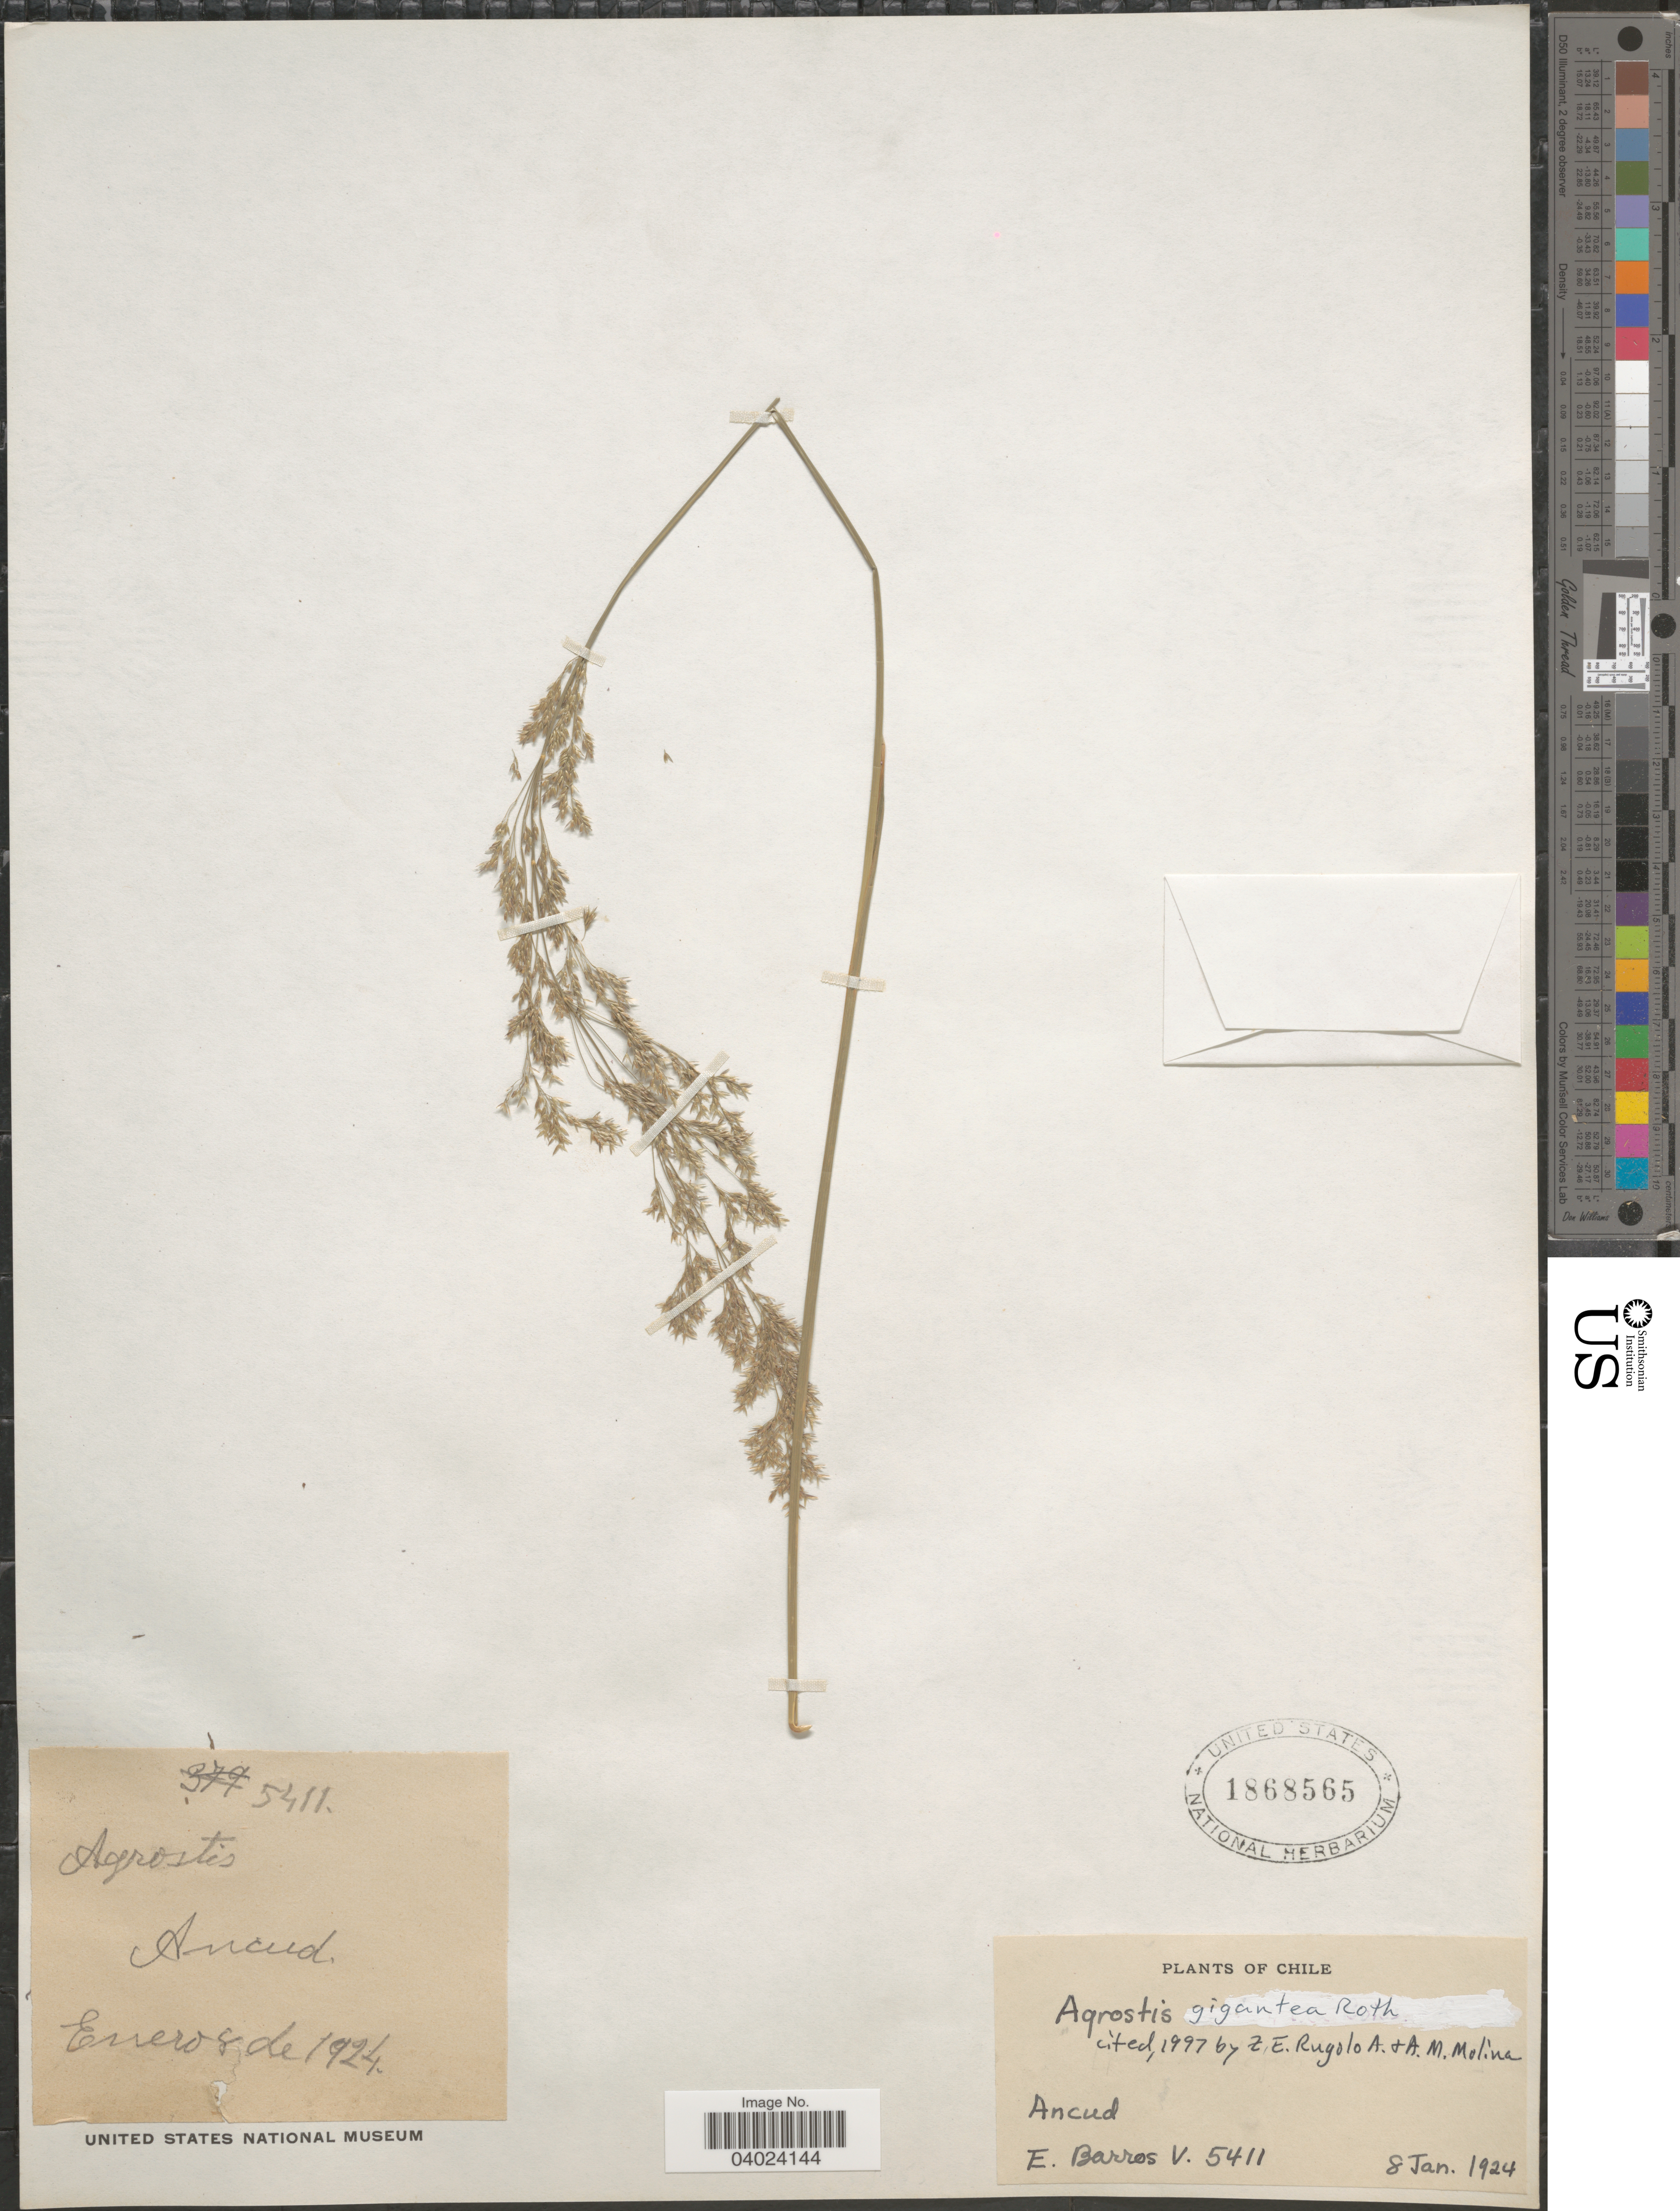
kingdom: Plantae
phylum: Tracheophyta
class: Liliopsida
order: Poales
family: Poaceae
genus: Agrostis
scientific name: Agrostis gigantea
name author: Roth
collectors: E. Barros V.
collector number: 544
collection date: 1924-01-08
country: Chile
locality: Ancud.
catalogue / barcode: US 1868565